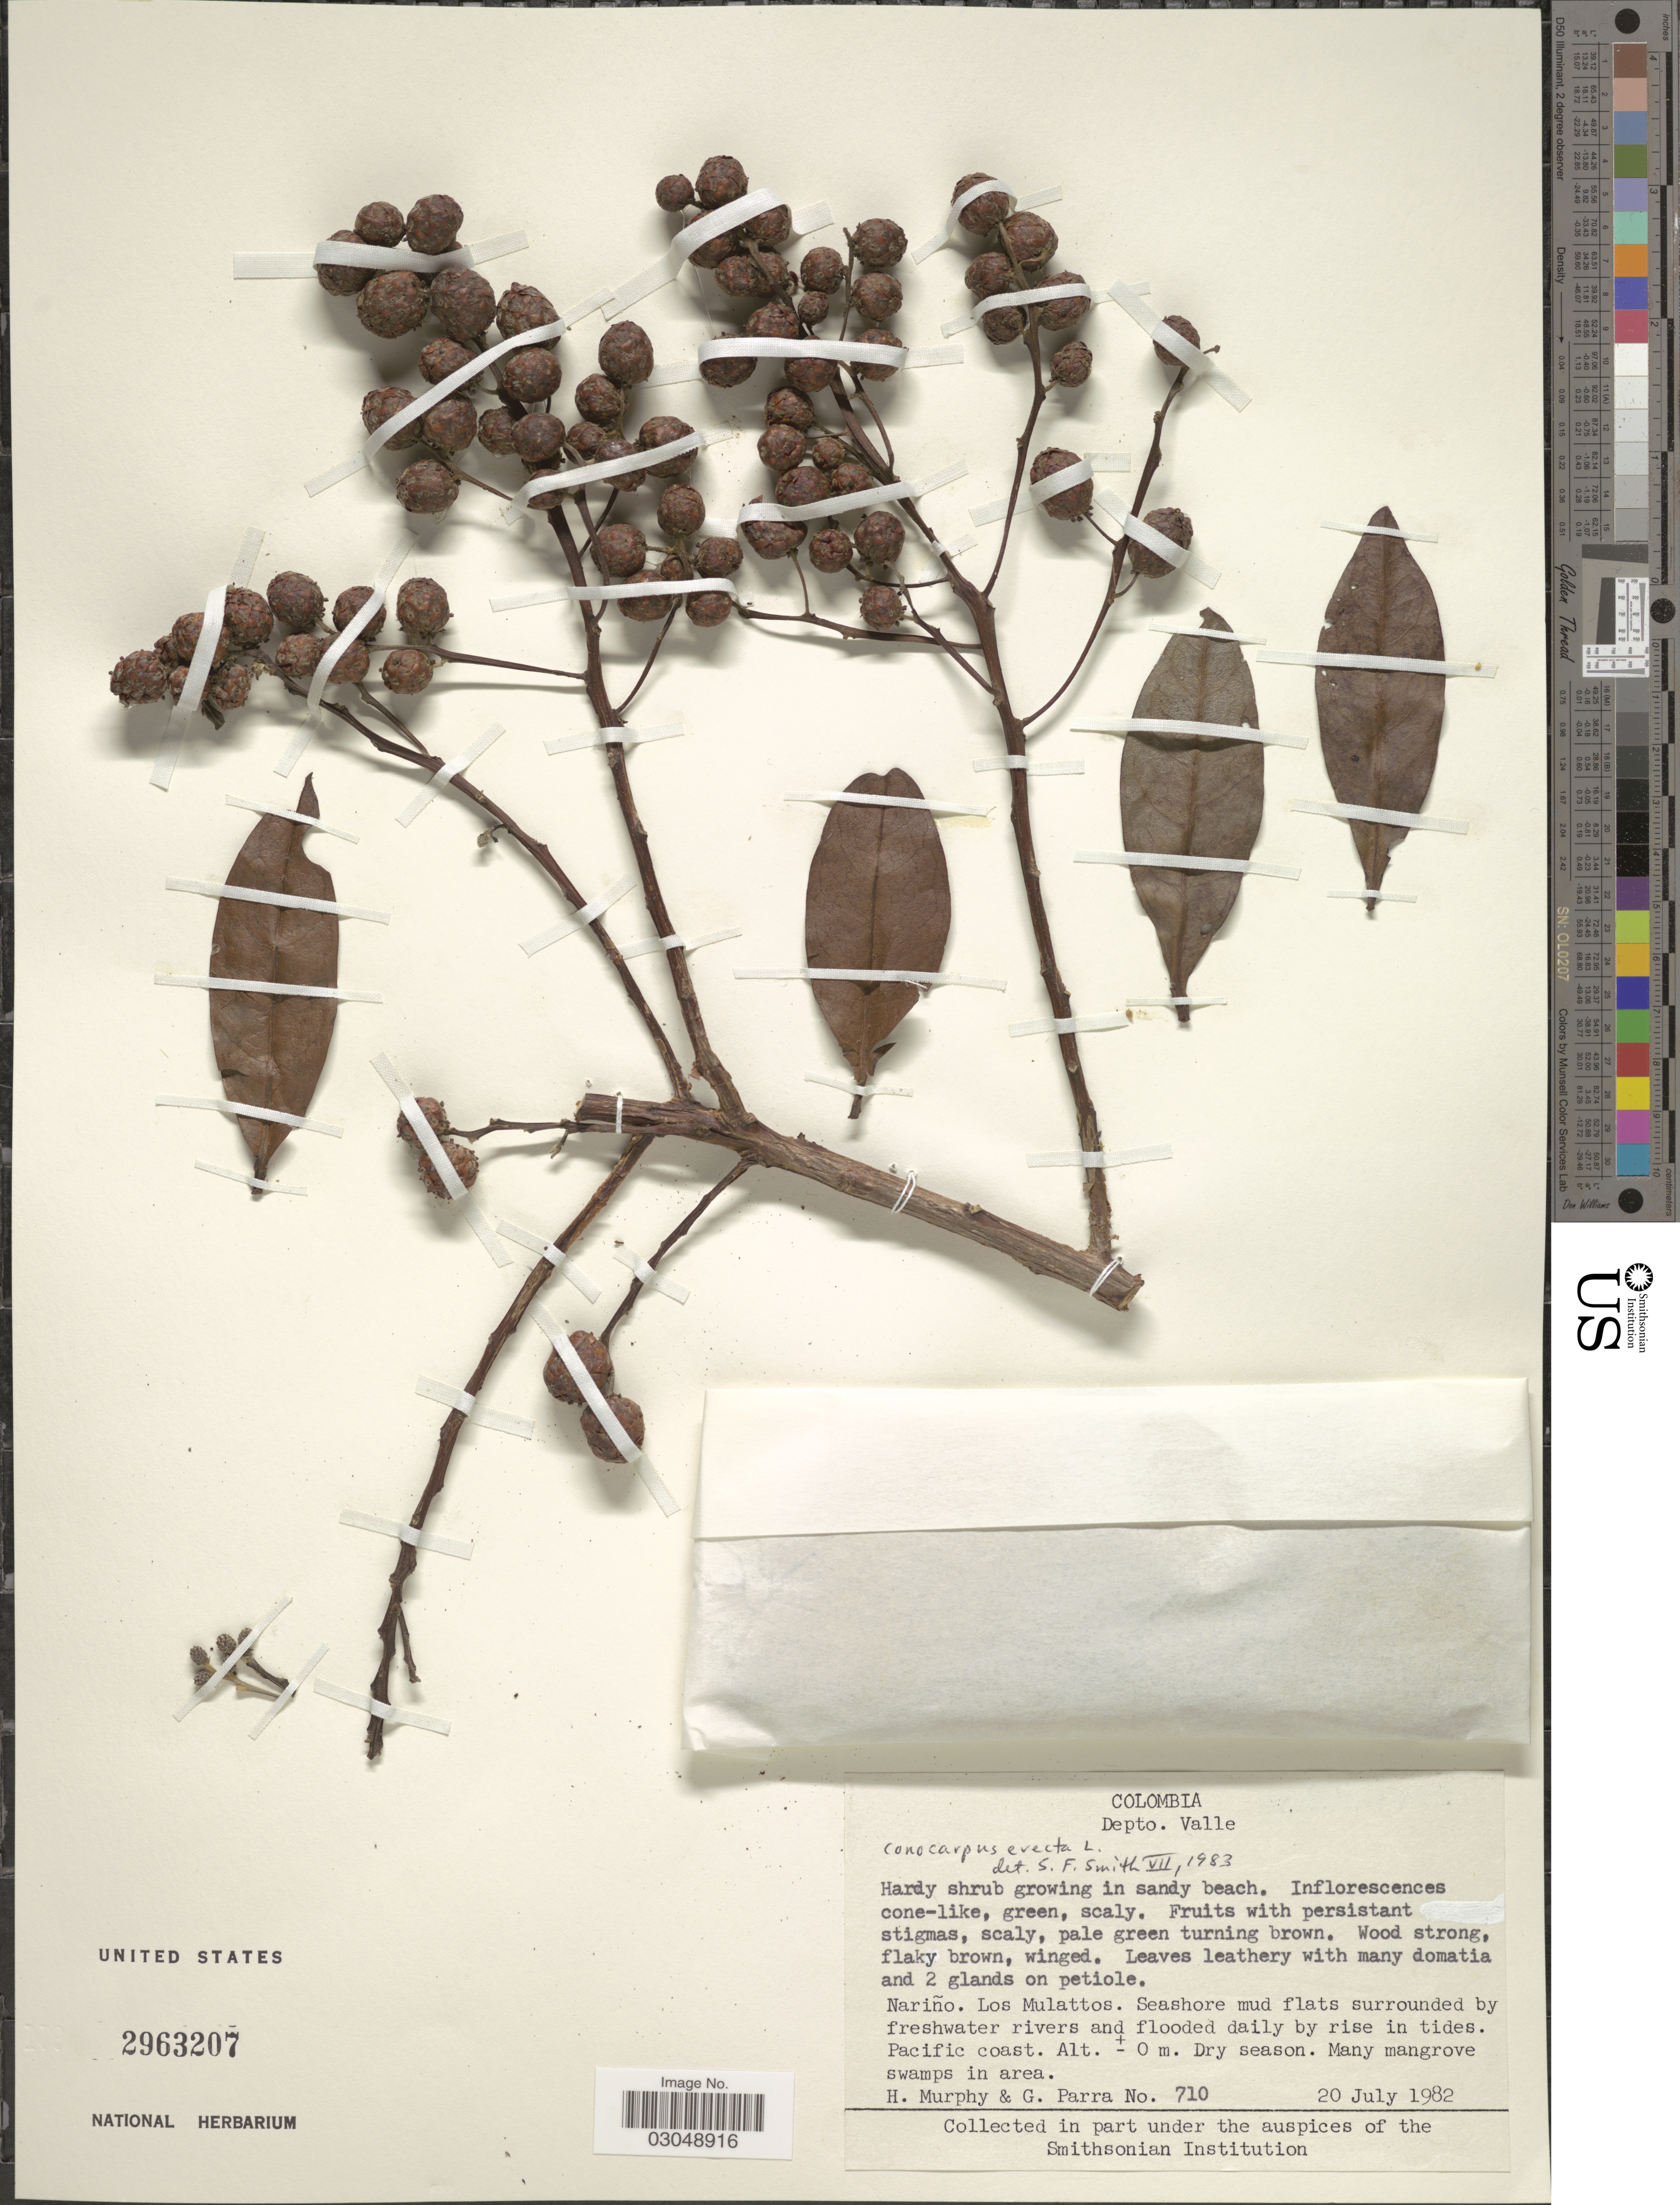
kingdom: Plantae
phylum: Tracheophyta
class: Magnoliopsida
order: Myrtales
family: Combretaceae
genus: Conocarpus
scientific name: Conocarpus erectus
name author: L.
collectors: H. Murphy & G. Parra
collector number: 710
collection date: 1982-07-20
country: Colombia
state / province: Nariño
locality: Los Mulattos.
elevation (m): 0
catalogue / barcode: US 2963207